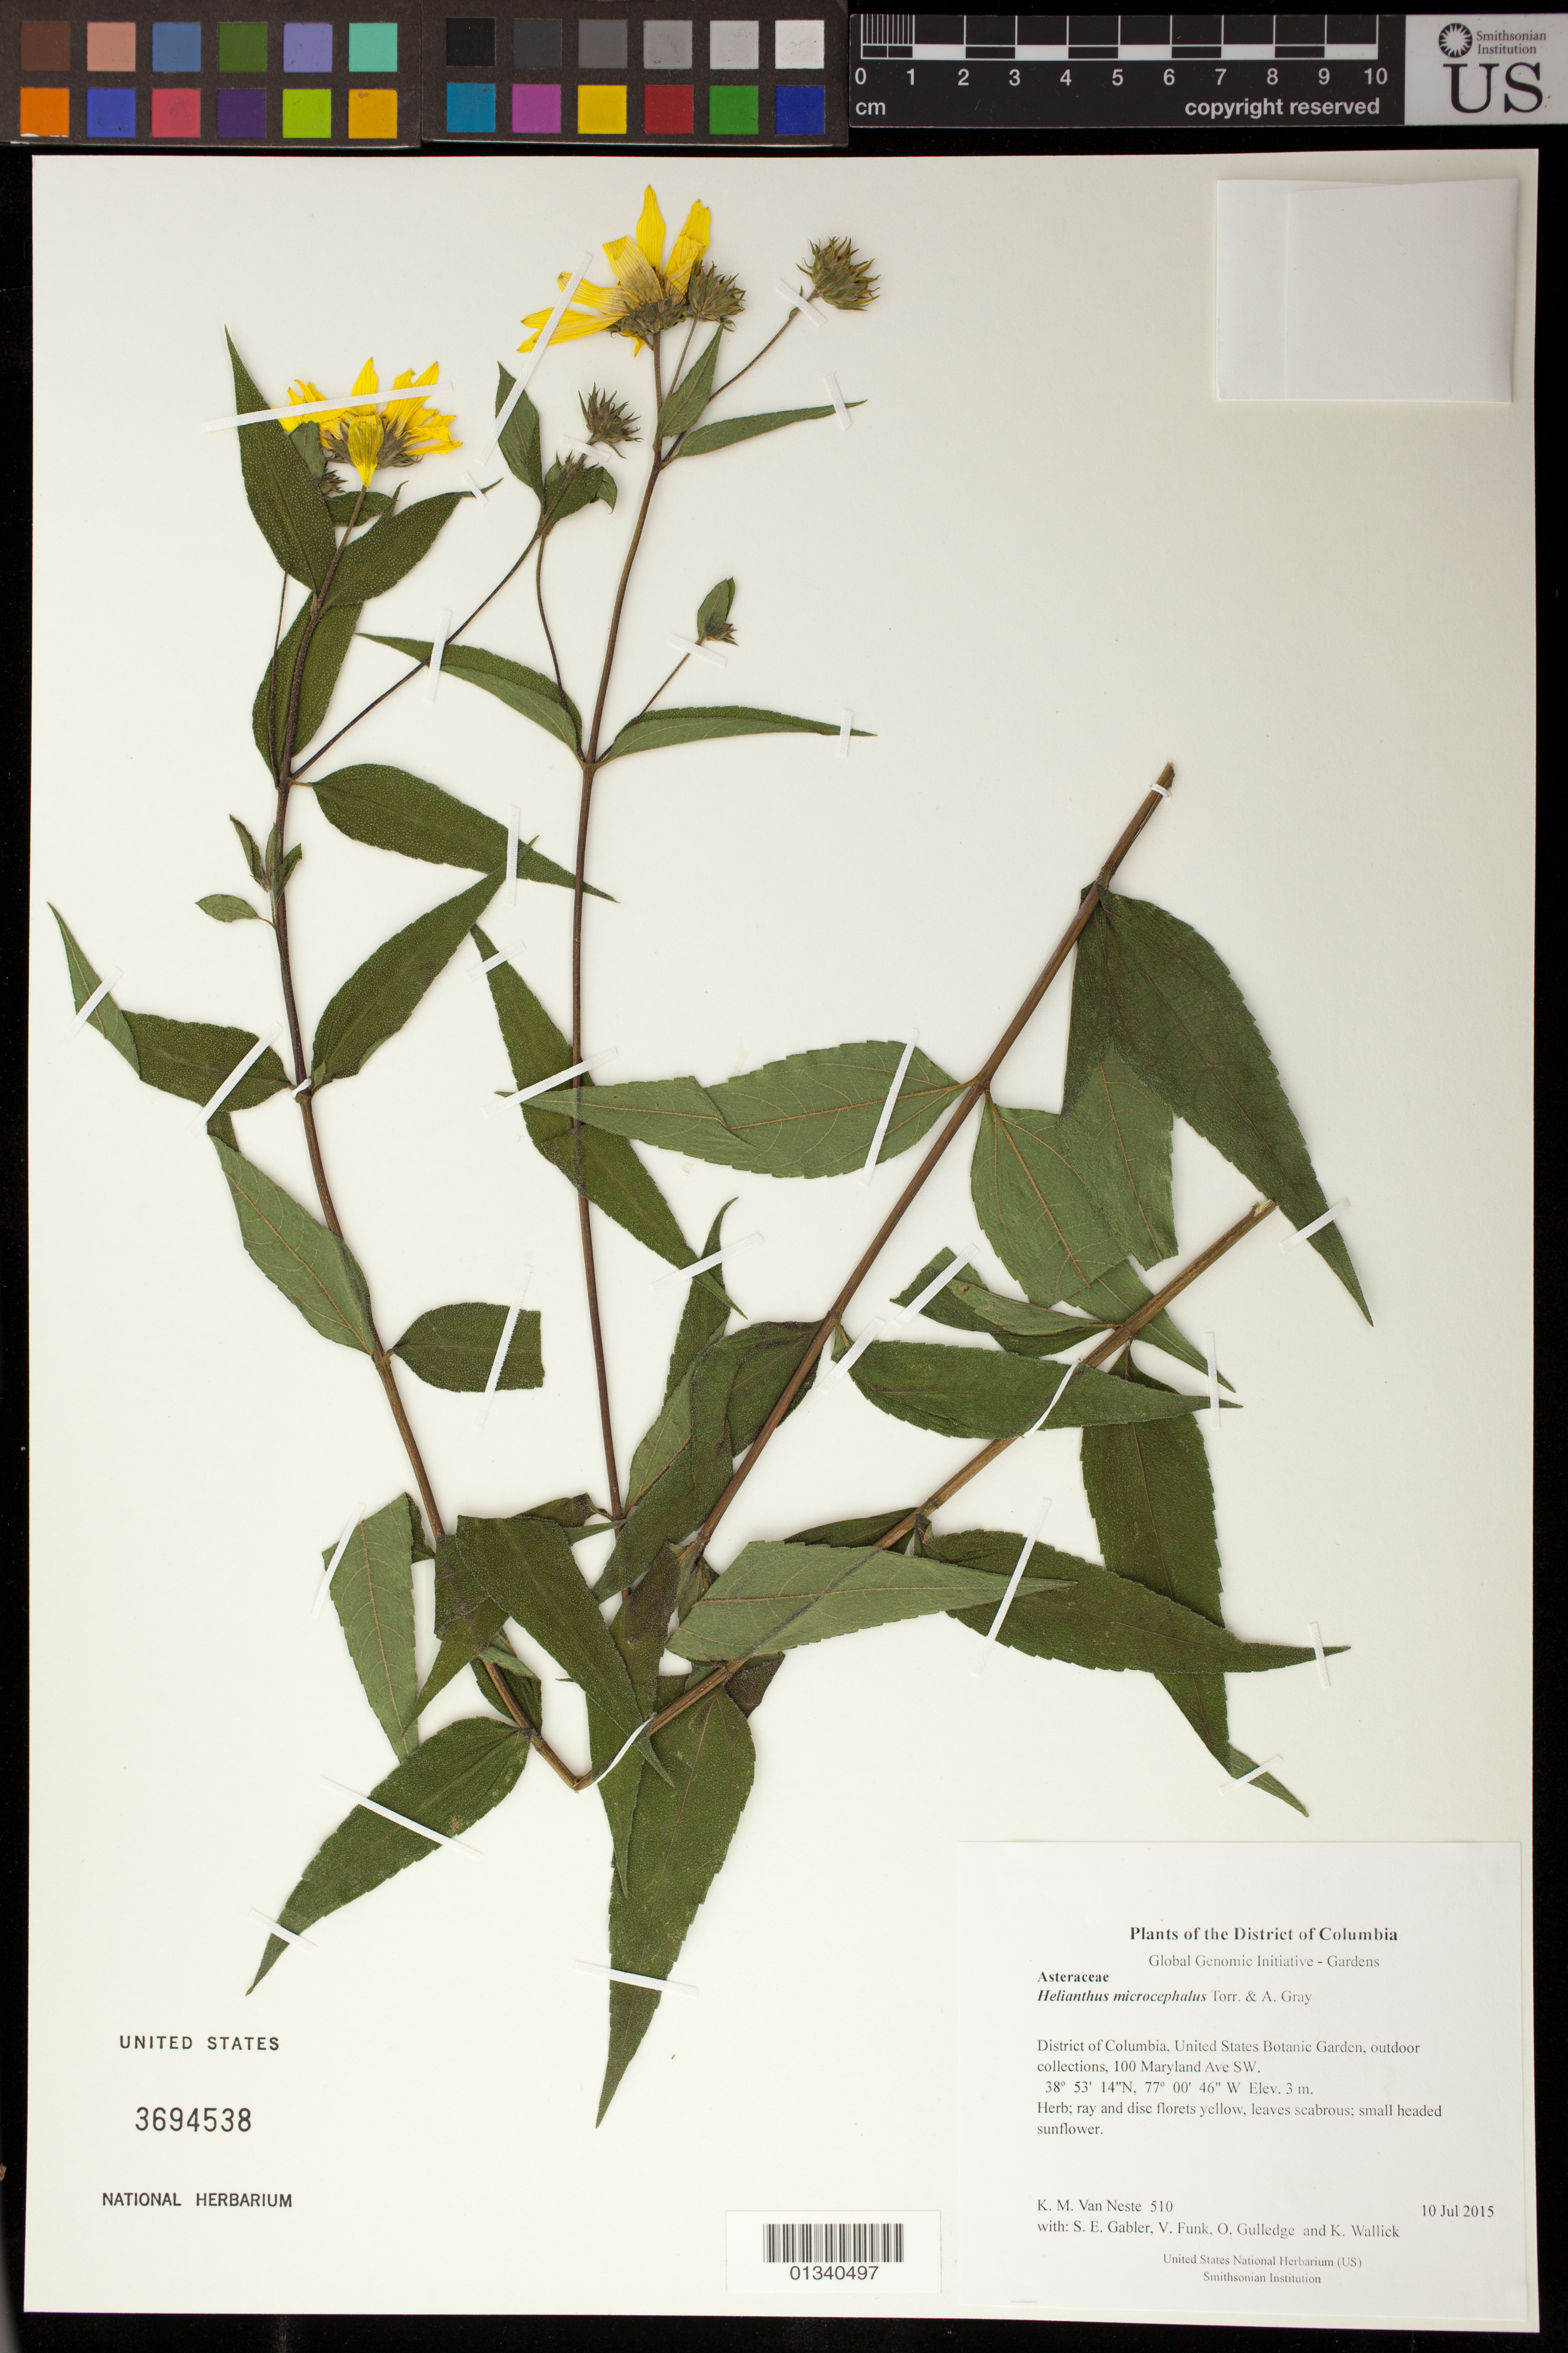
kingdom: Plantae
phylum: Tracheophyta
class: Magnoliopsida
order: Asterales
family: Asteraceae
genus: Helianthus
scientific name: Helianthus microcephalus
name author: Torr. & A. Gray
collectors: K. M. Van Neste, S. E. Gabler, V. Funk, O. Gulledge & K. Wallick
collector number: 510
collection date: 2015-07-10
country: United States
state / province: District of Columbia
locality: United States Botanic Garden, outdoor collections, 100 Maryland Ave SW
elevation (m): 3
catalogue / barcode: US 3694538